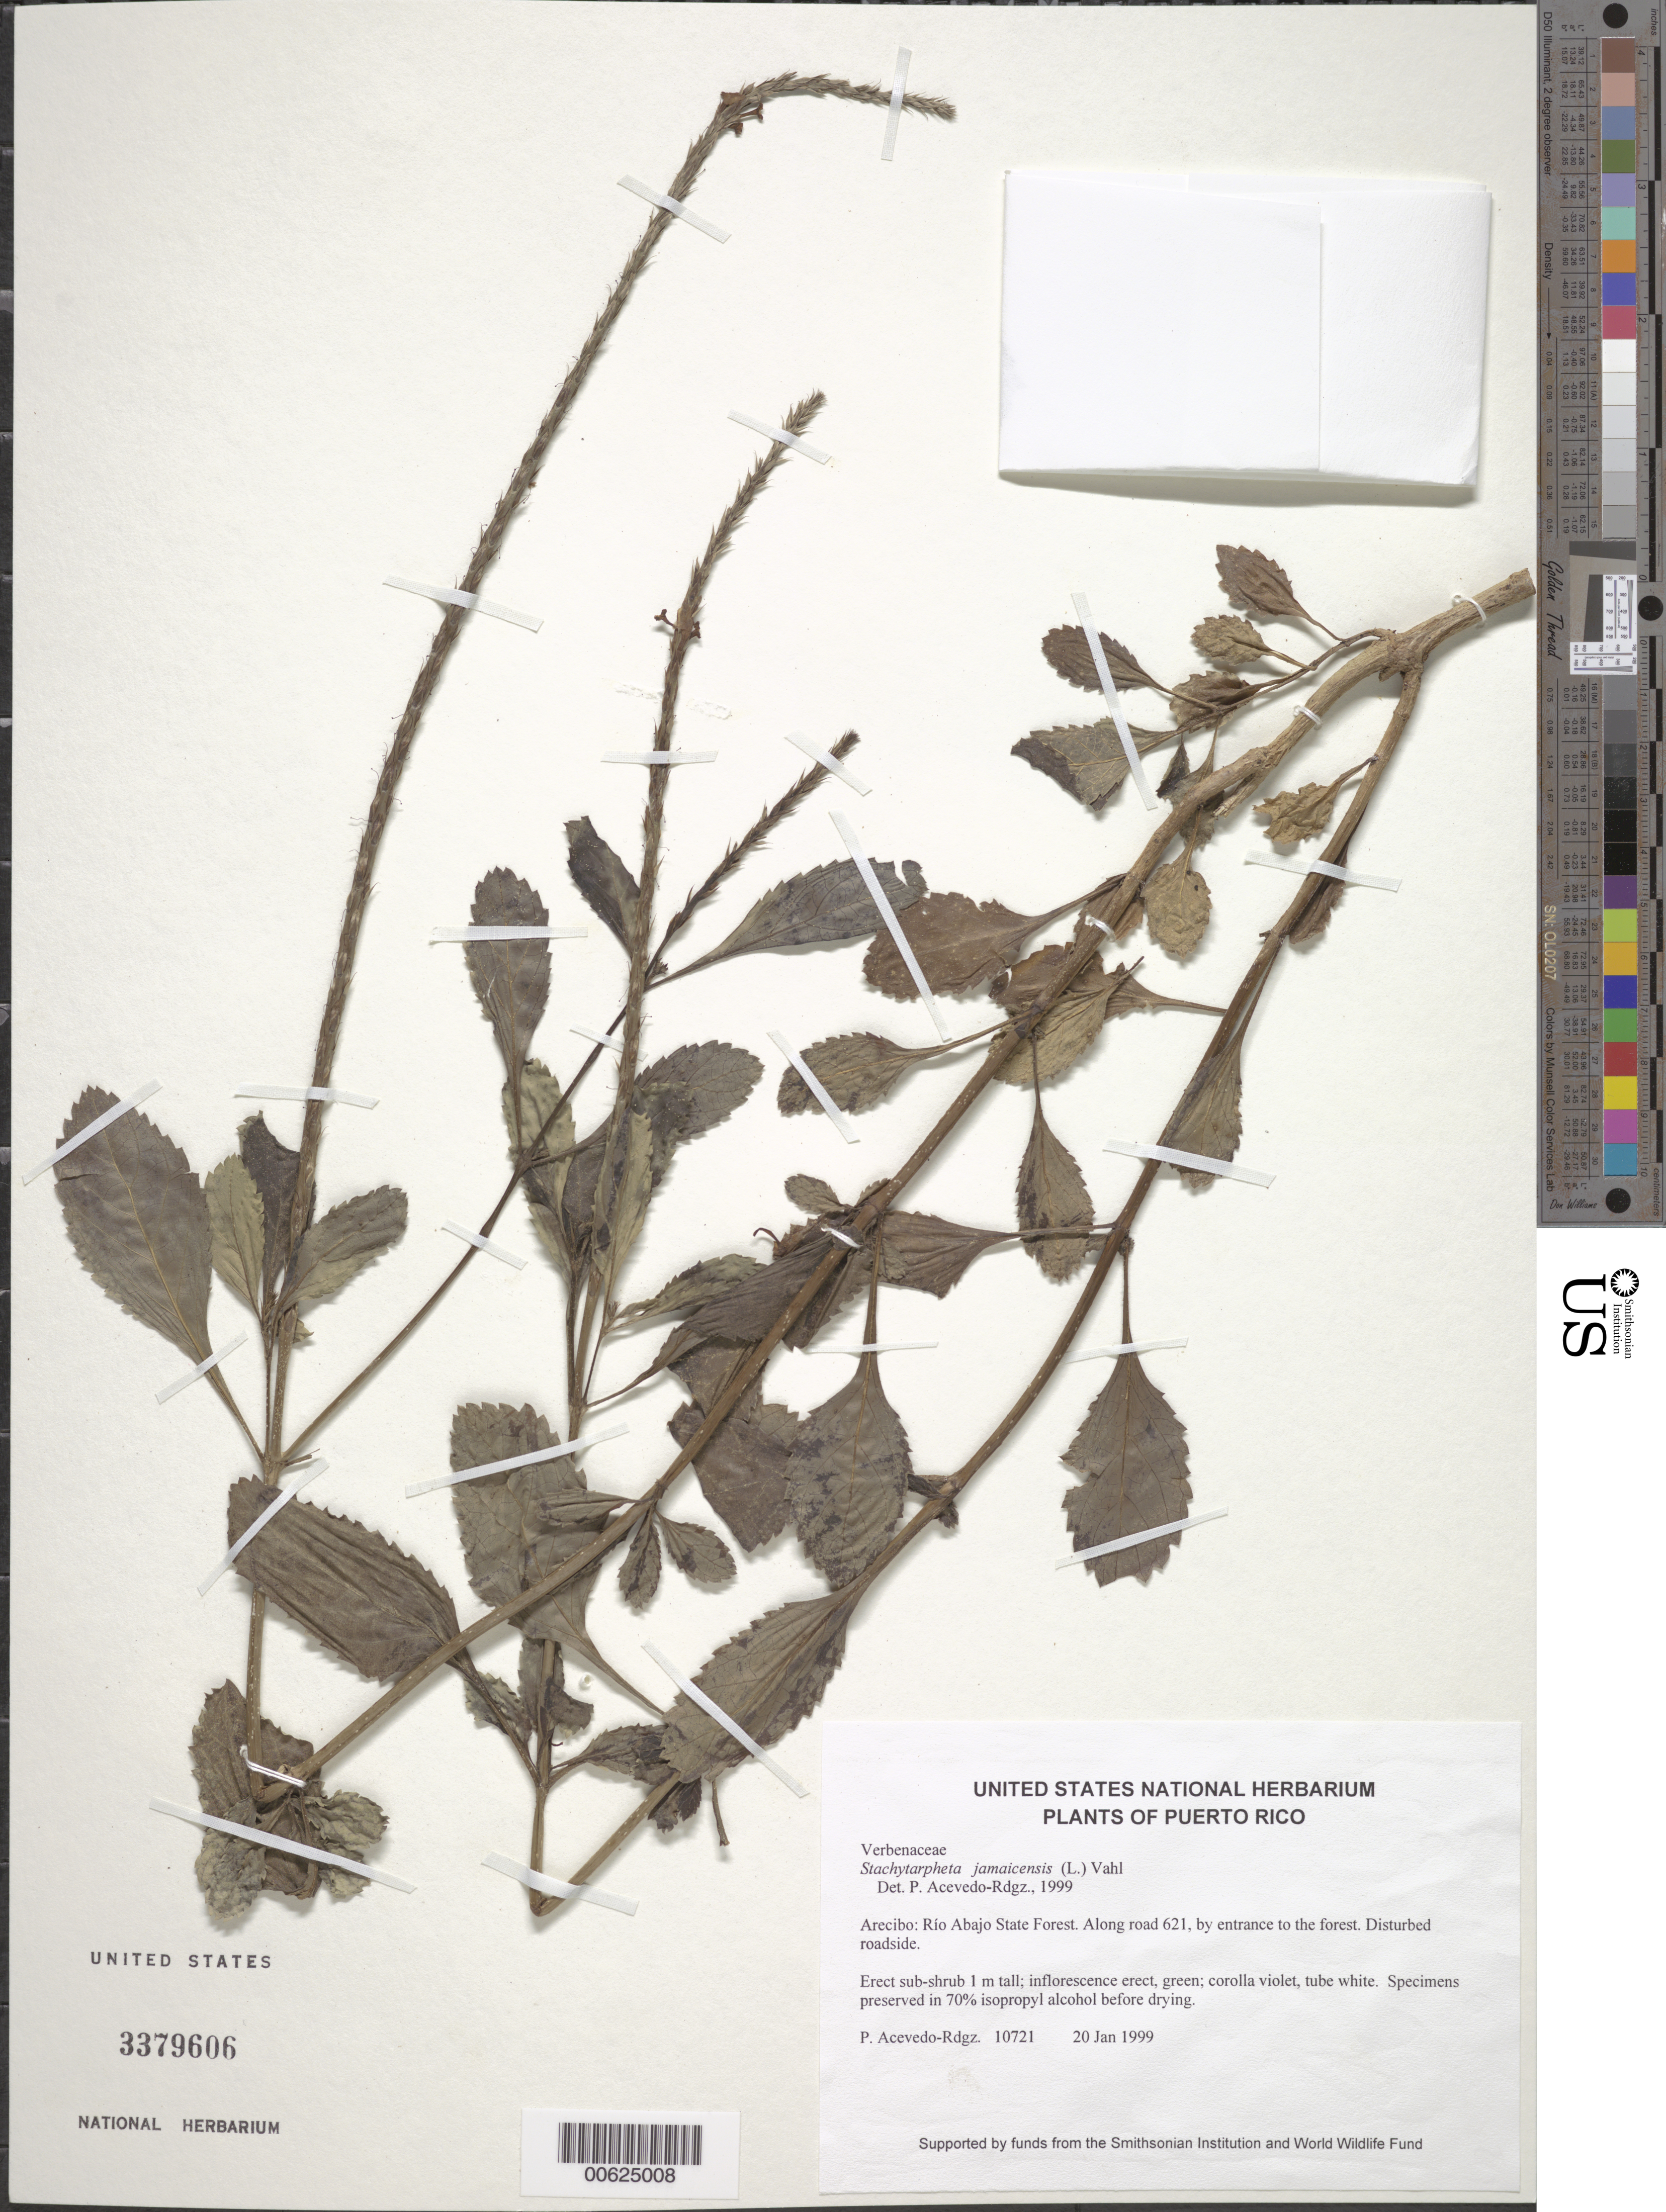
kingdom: Plantae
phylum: Tracheophyta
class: Magnoliopsida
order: Lamiales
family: Verbenaceae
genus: Stachytarpheta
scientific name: Stachytarpheta jamaicensis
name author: (L.) Vahl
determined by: Acevedo-Rodríguez, P., (BOT), Smithsonian Institution - National Museum of Natural History (UNITED STATES)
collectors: P. Acevedo-Rodr.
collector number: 10721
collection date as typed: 20 Jan 1999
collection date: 1999-01-20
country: Puerto Rico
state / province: Arecibo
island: Puerto Rico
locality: Arecibo; Río Abajo State Forest. Along road 621, by entrance to the forest.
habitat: Disturbed roadside.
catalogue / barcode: US 3379606